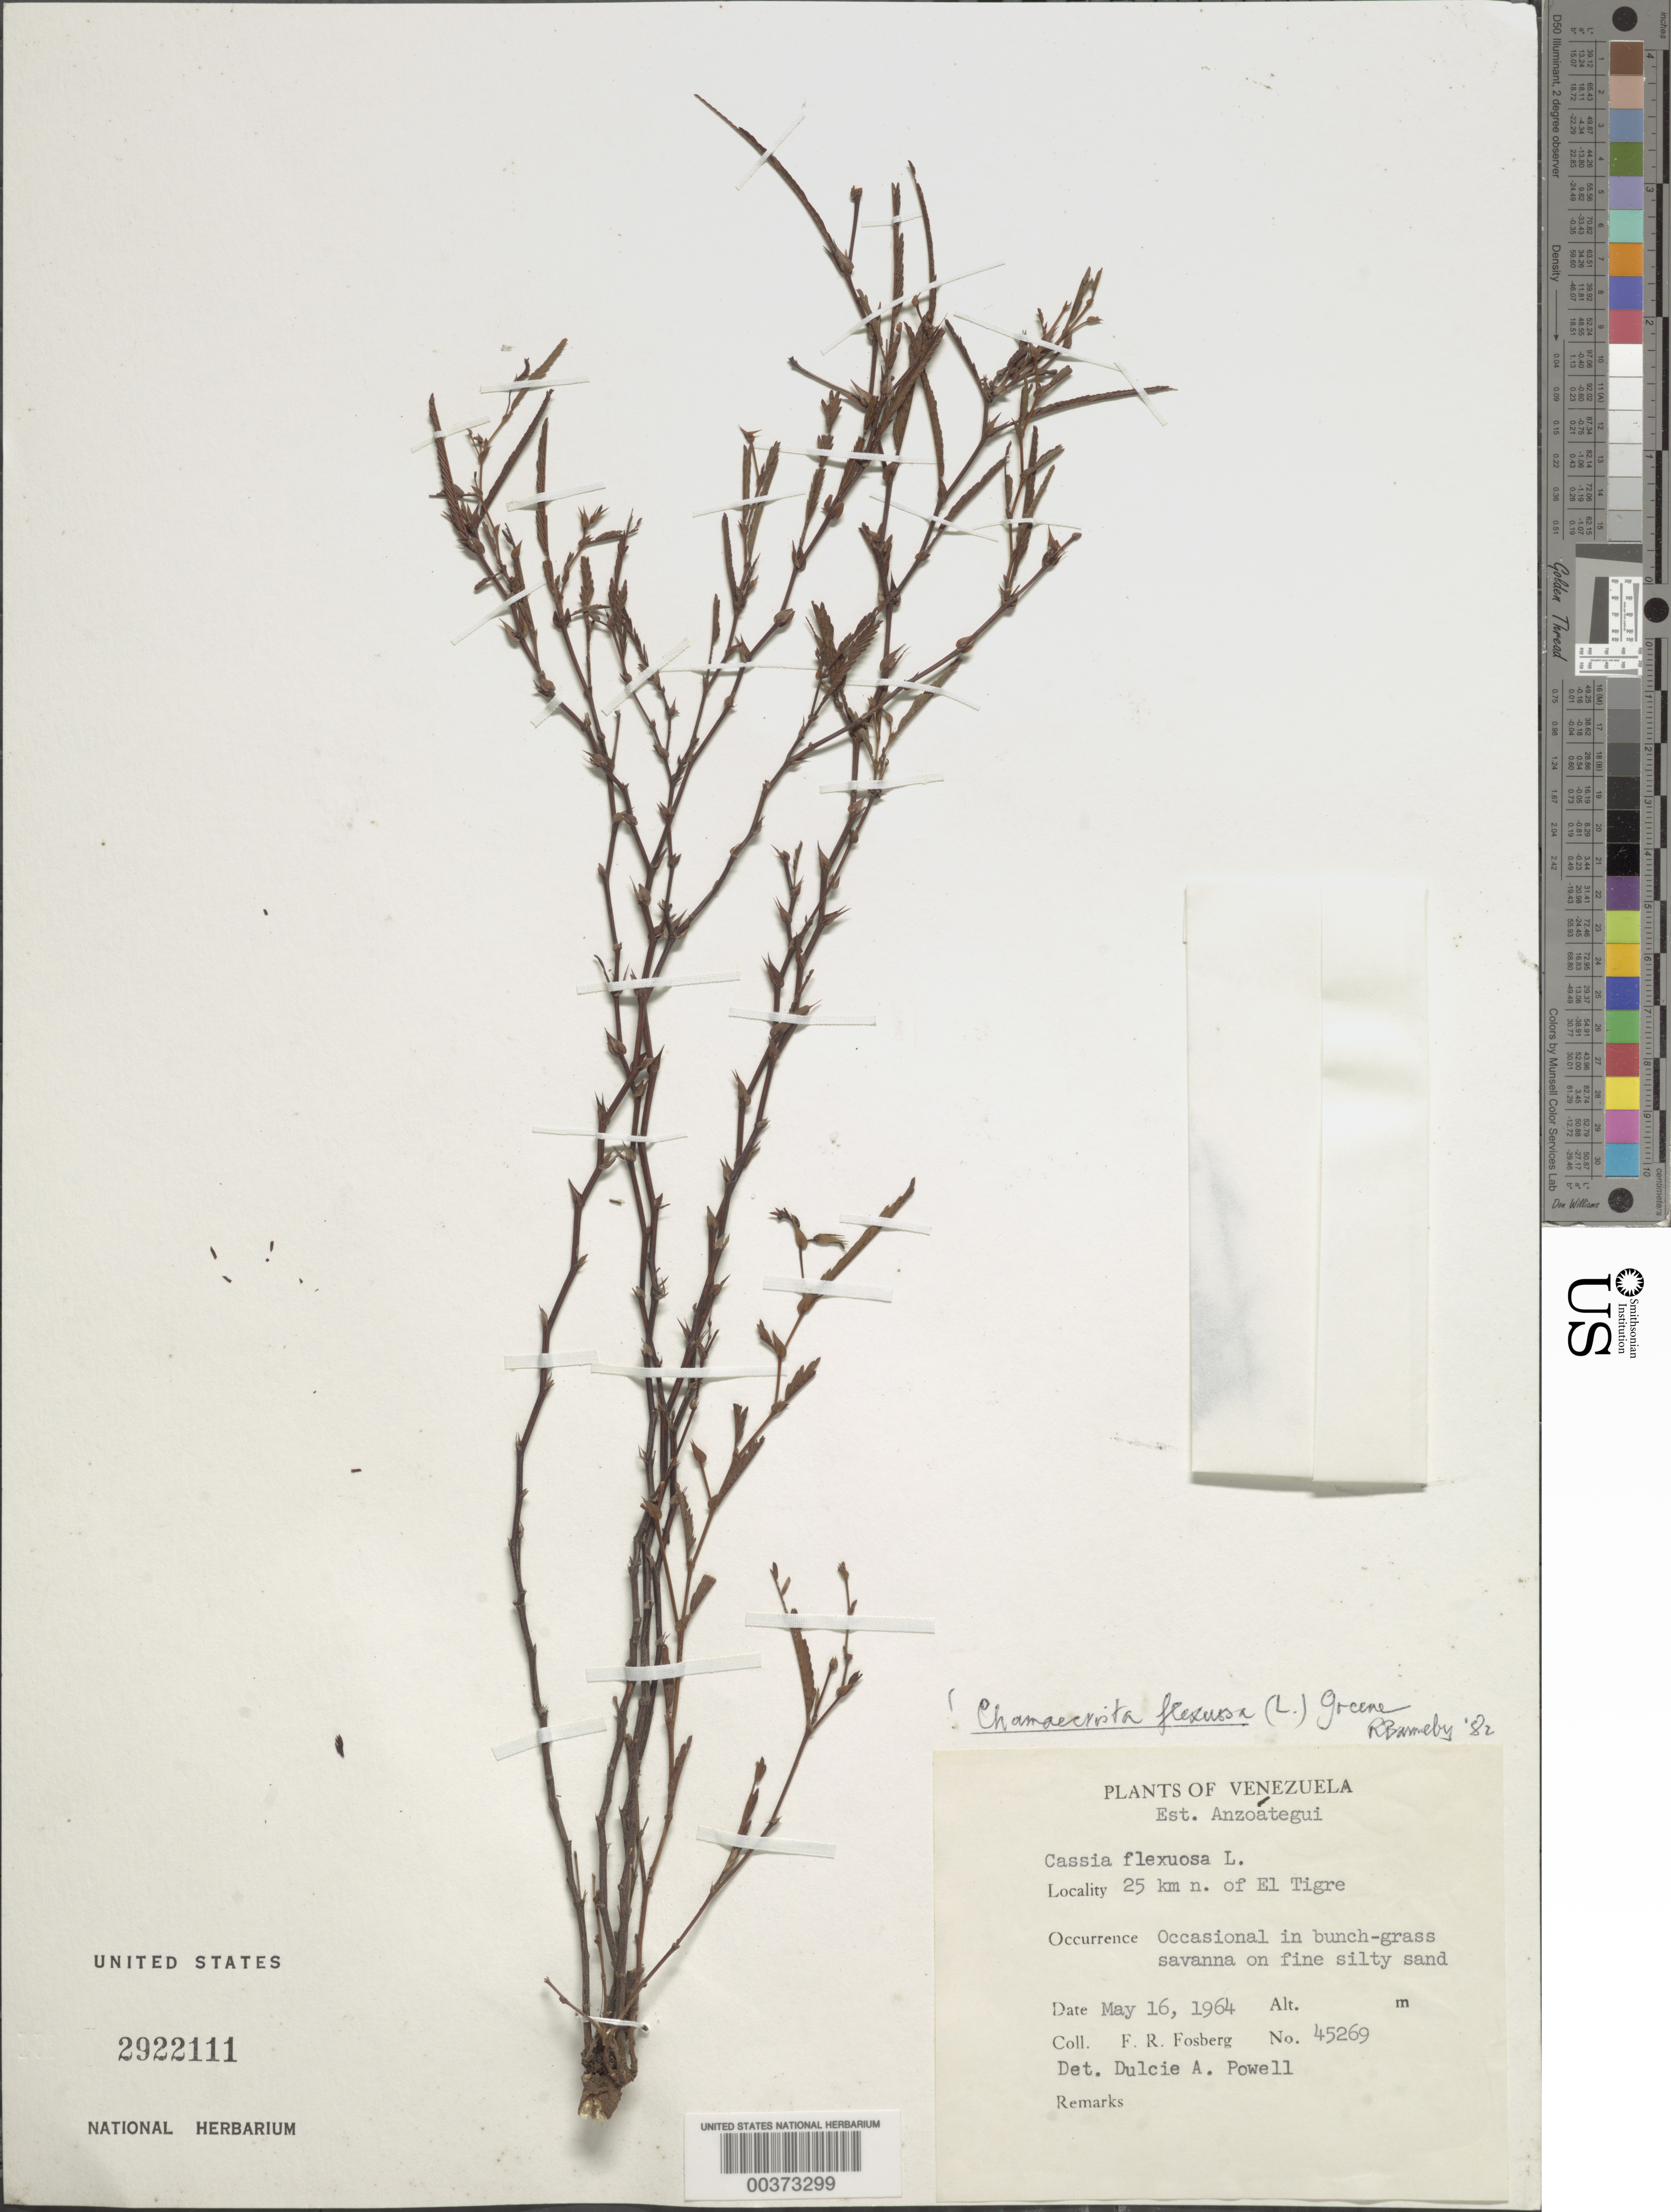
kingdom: Plantae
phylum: Tracheophyta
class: Magnoliopsida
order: Fabales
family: Fabaceae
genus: Chamaecrista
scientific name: Chamaecrista flexuosa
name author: (L.) Greene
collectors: F. R. Fosberg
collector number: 45269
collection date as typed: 16 May 1964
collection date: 1964-05-16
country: Venezuela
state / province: Anzoategui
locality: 25 km n of el tigre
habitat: Savanna on fine silty sand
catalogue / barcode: US 2922111